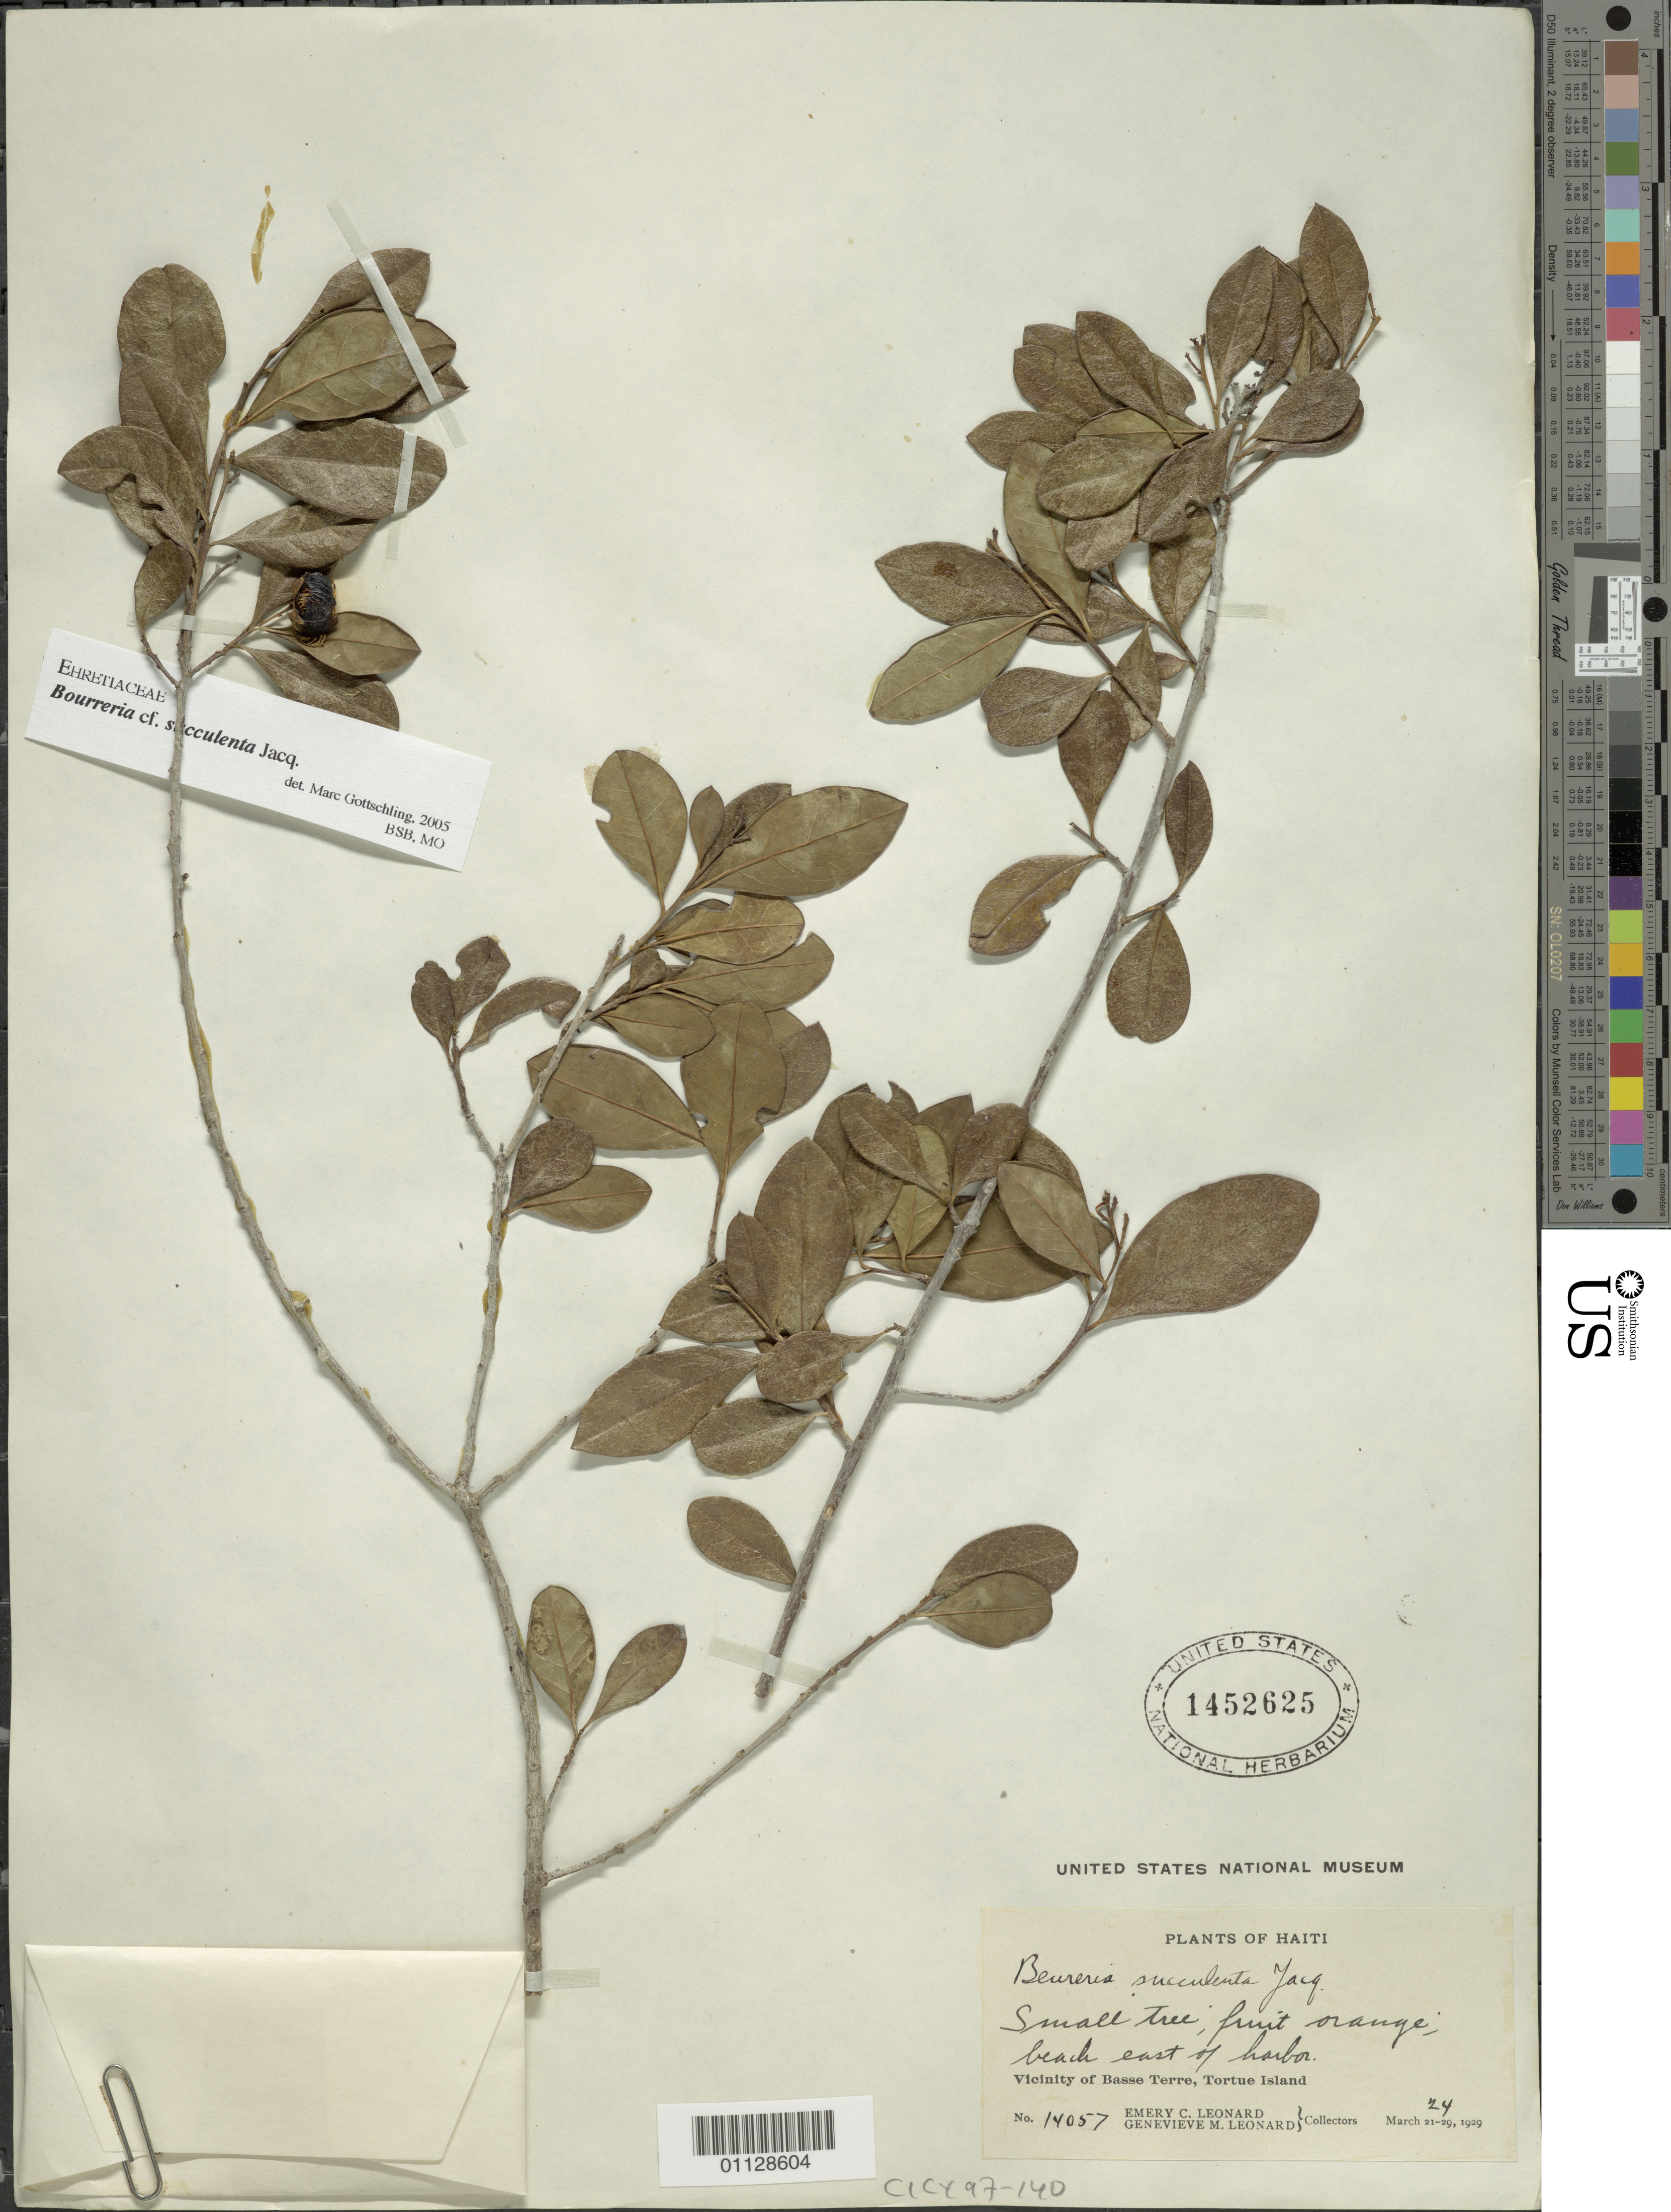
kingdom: Plantae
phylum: Tracheophyta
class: Magnoliopsida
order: Boraginales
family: Ehretiaceae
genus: Bourreria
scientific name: Bourreria succulenta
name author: Jacq.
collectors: E. C. Leonard & G. M. Leonard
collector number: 14057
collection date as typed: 24 Mar 1929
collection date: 1929-03-24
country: Haiti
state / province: Nord-Óuest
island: Île de la Tortue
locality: Vicinity of Basse Terre: beach E of harbor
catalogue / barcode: US 1452625